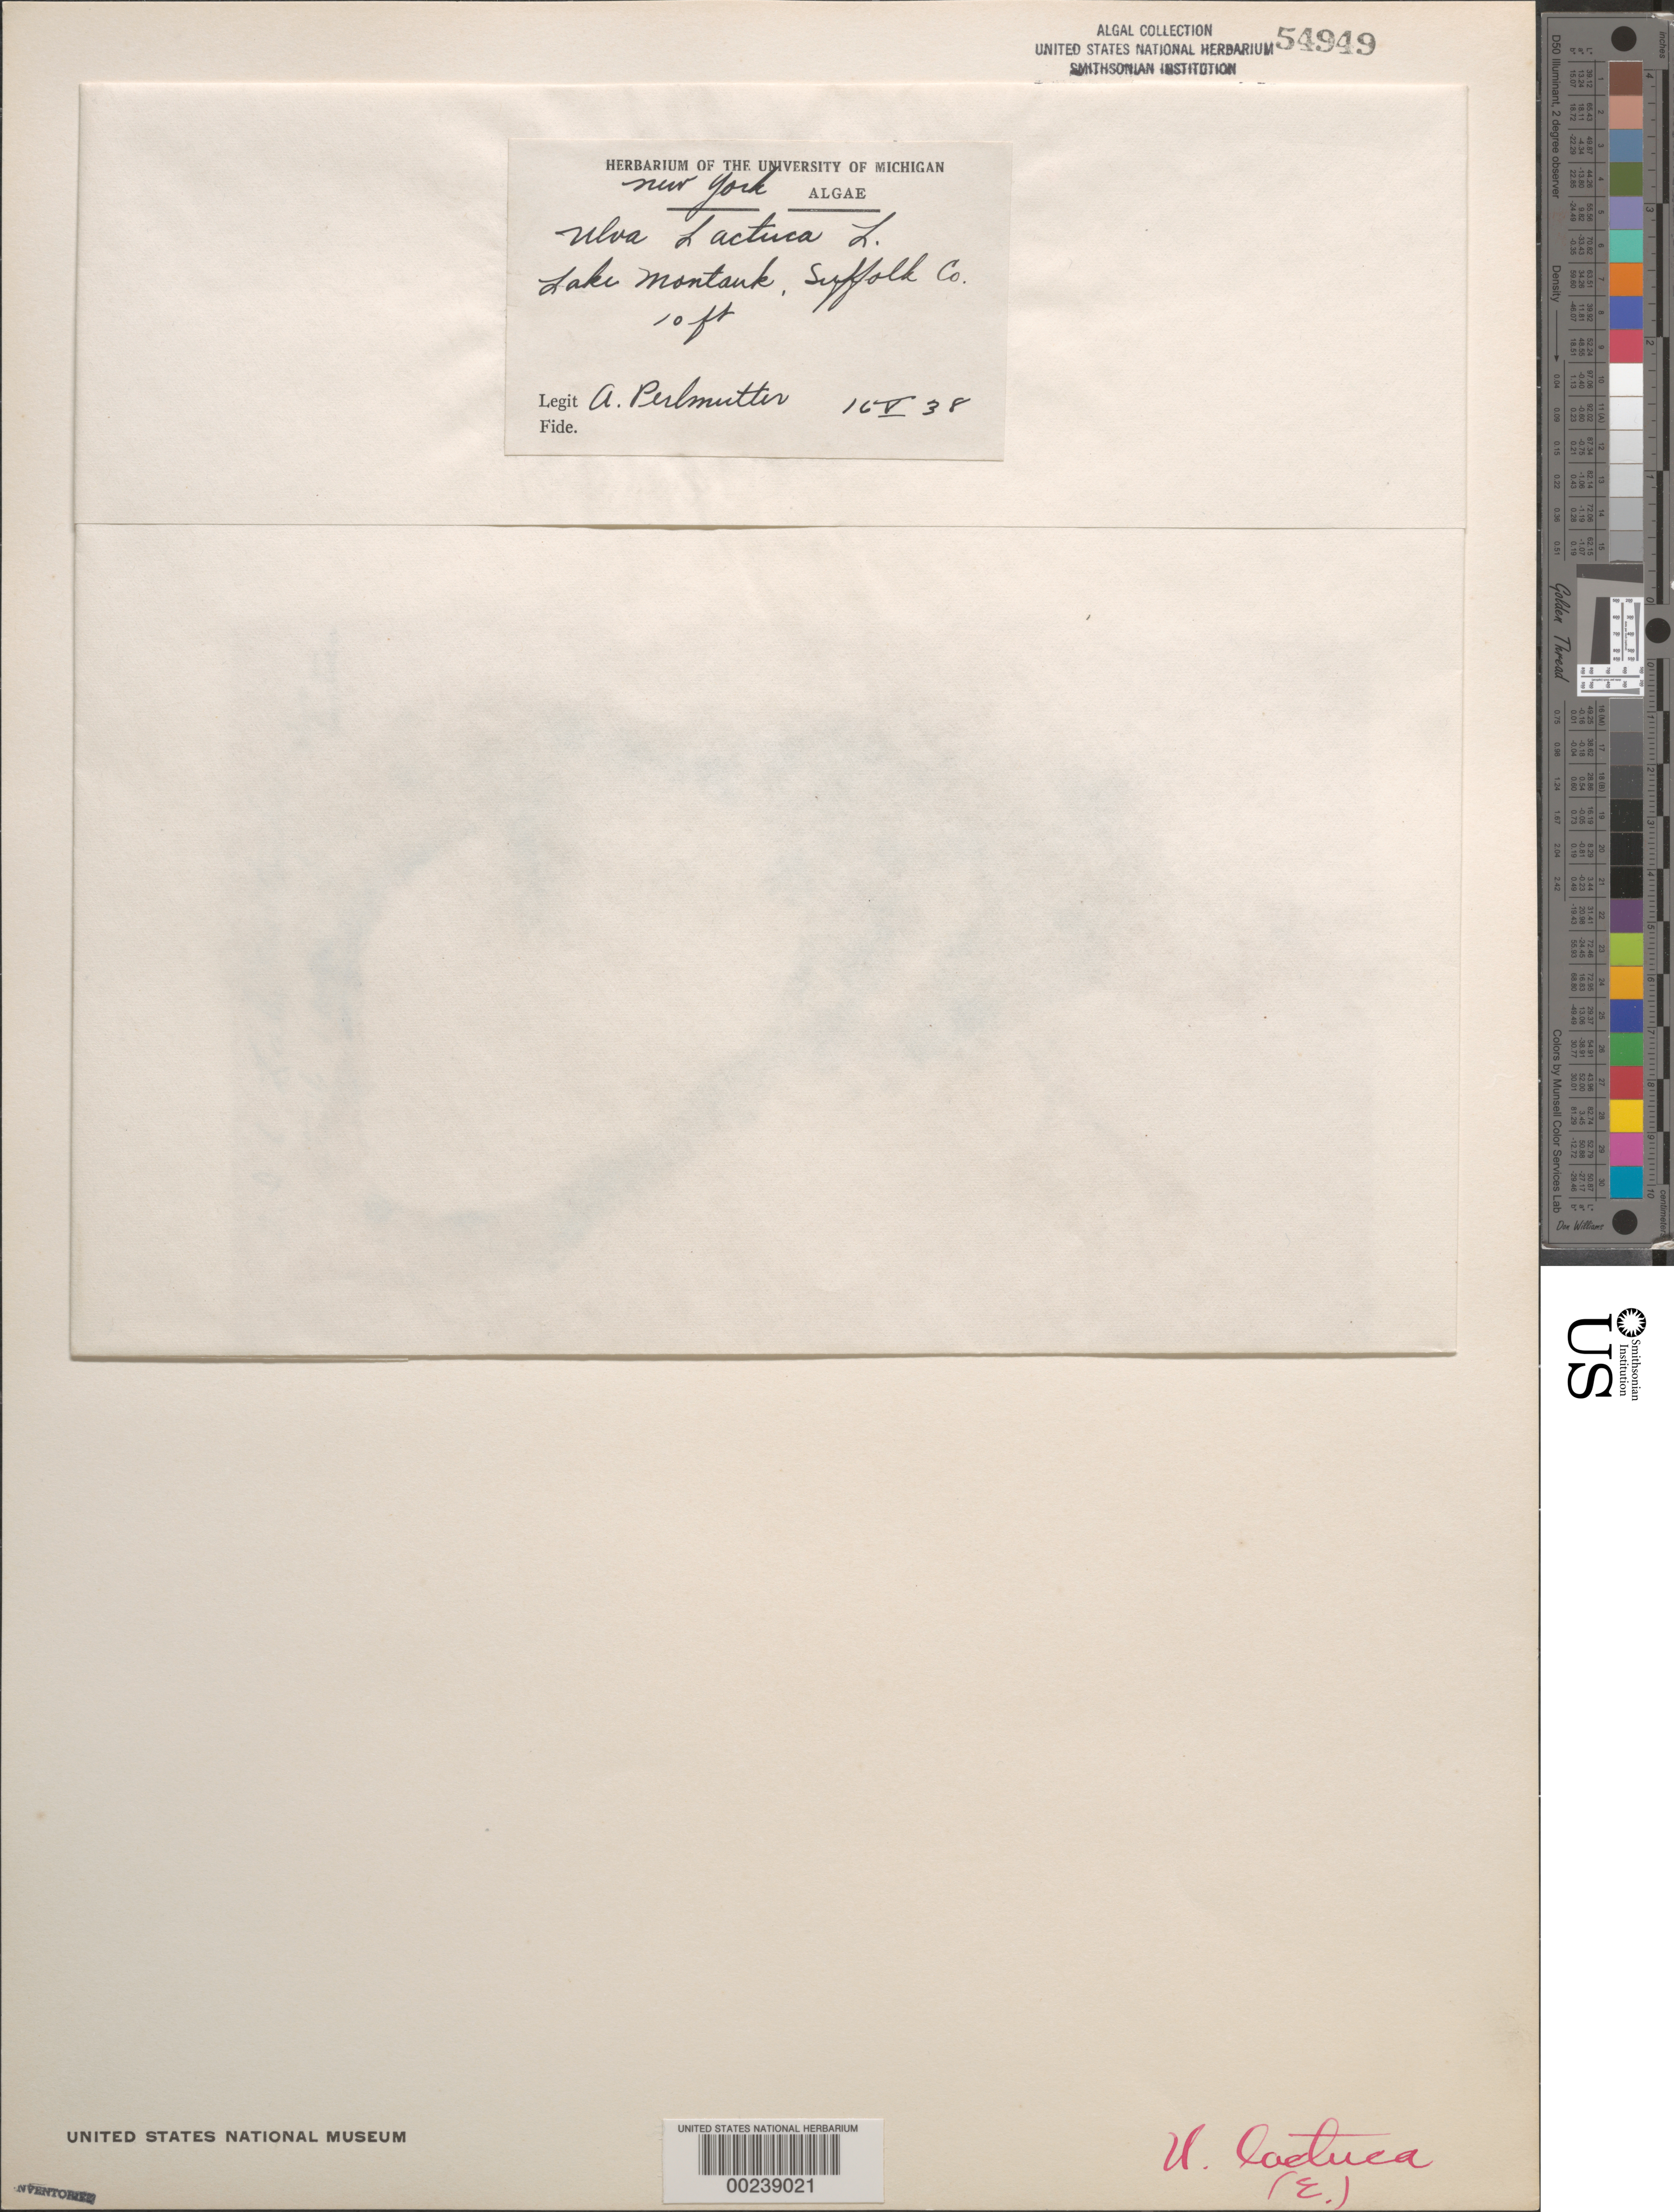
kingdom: Plantae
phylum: Chlorophyta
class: Ulvophyceae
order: Ulvales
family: Ulvaceae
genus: Ulva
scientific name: Ulva lactuca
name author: L.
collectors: A. Perlmutter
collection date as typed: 16 May 1938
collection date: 1938-05-16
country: United States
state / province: New York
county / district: Suffolk County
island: Long Island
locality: Lake Montauk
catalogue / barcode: US 54949